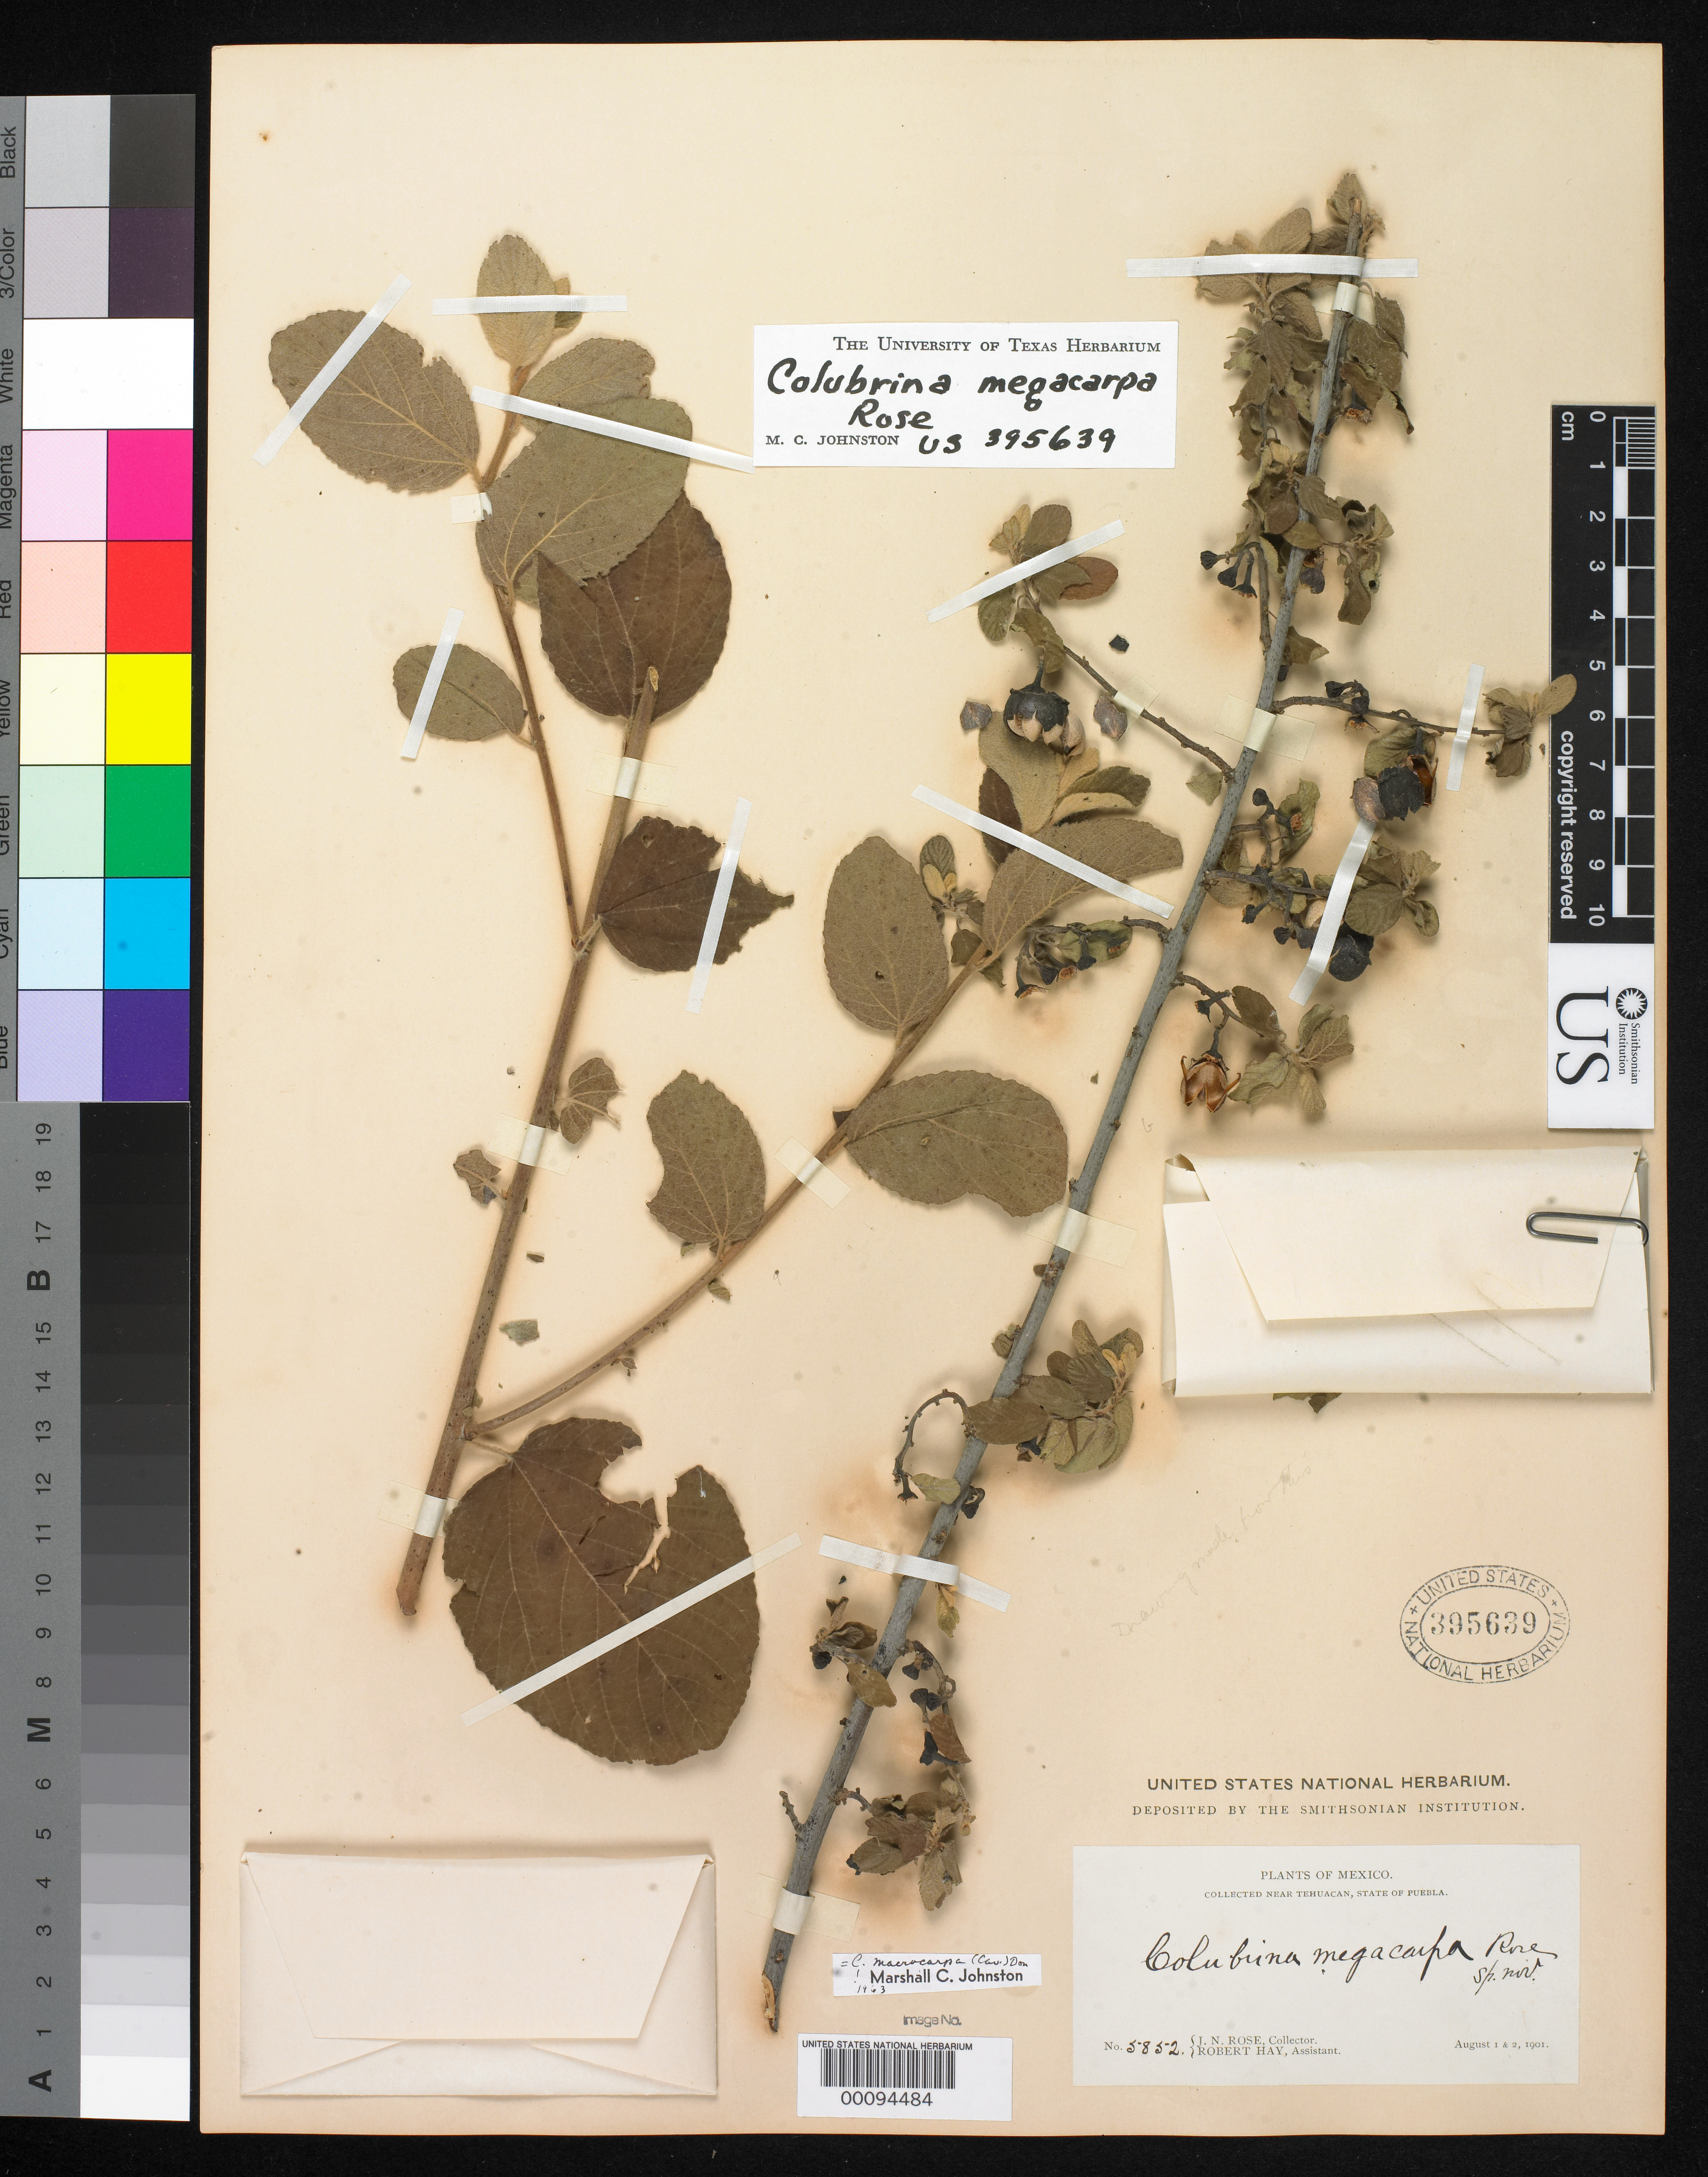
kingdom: Plantae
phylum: Tracheophyta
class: Magnoliopsida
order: Rosales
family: Rhamnaceae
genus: Colubrina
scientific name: Colubrina megacarpa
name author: Rose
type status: Holotype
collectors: J. N. Rose & R. H. Hay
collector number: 5852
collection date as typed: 01 Aug 1901 to 02 Aug 1901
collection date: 1901-08-01/1901-08-02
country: Mexico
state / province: Puebla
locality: Near Tehuacan.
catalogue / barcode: US 395639